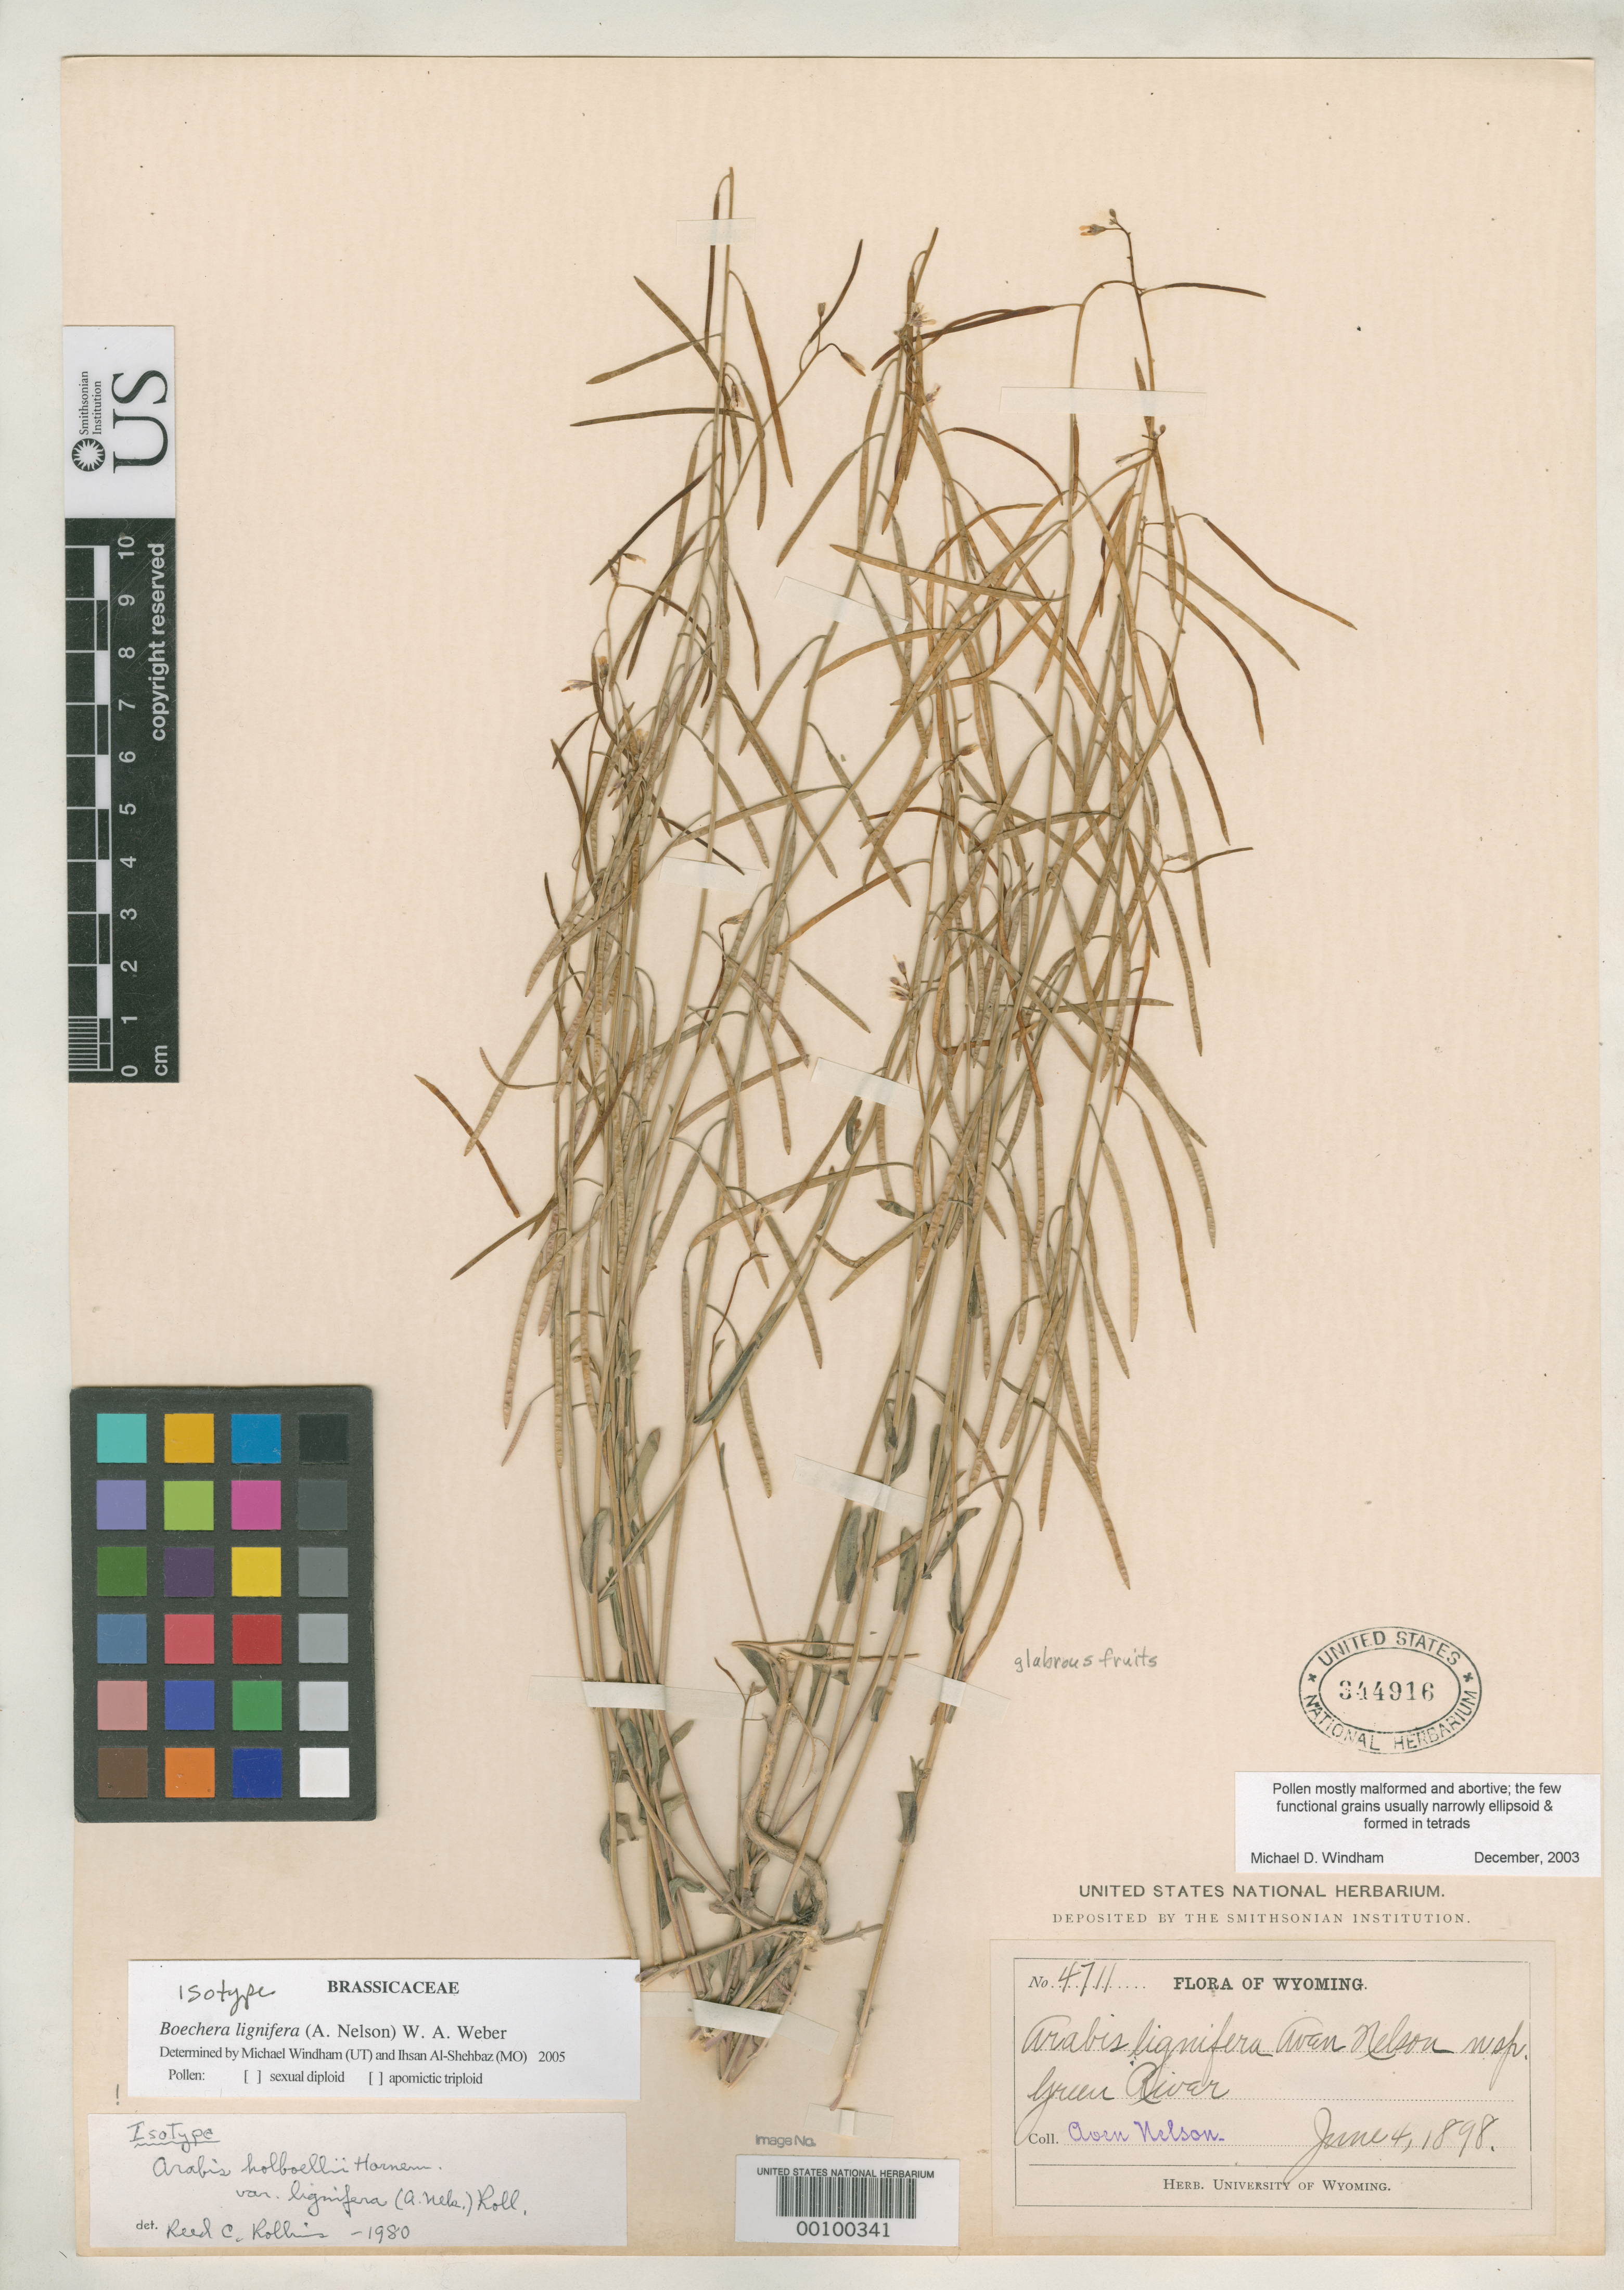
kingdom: Plantae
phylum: Tracheophyta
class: Magnoliopsida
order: Brassicales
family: Brassicaceae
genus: Arabis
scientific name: Arabis lignifera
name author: A. Nelson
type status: Isotype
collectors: A. Nelson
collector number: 4711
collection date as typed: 04 Jun 1898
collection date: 1898-06-04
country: United States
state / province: Wyoming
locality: Green River.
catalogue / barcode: US 344916